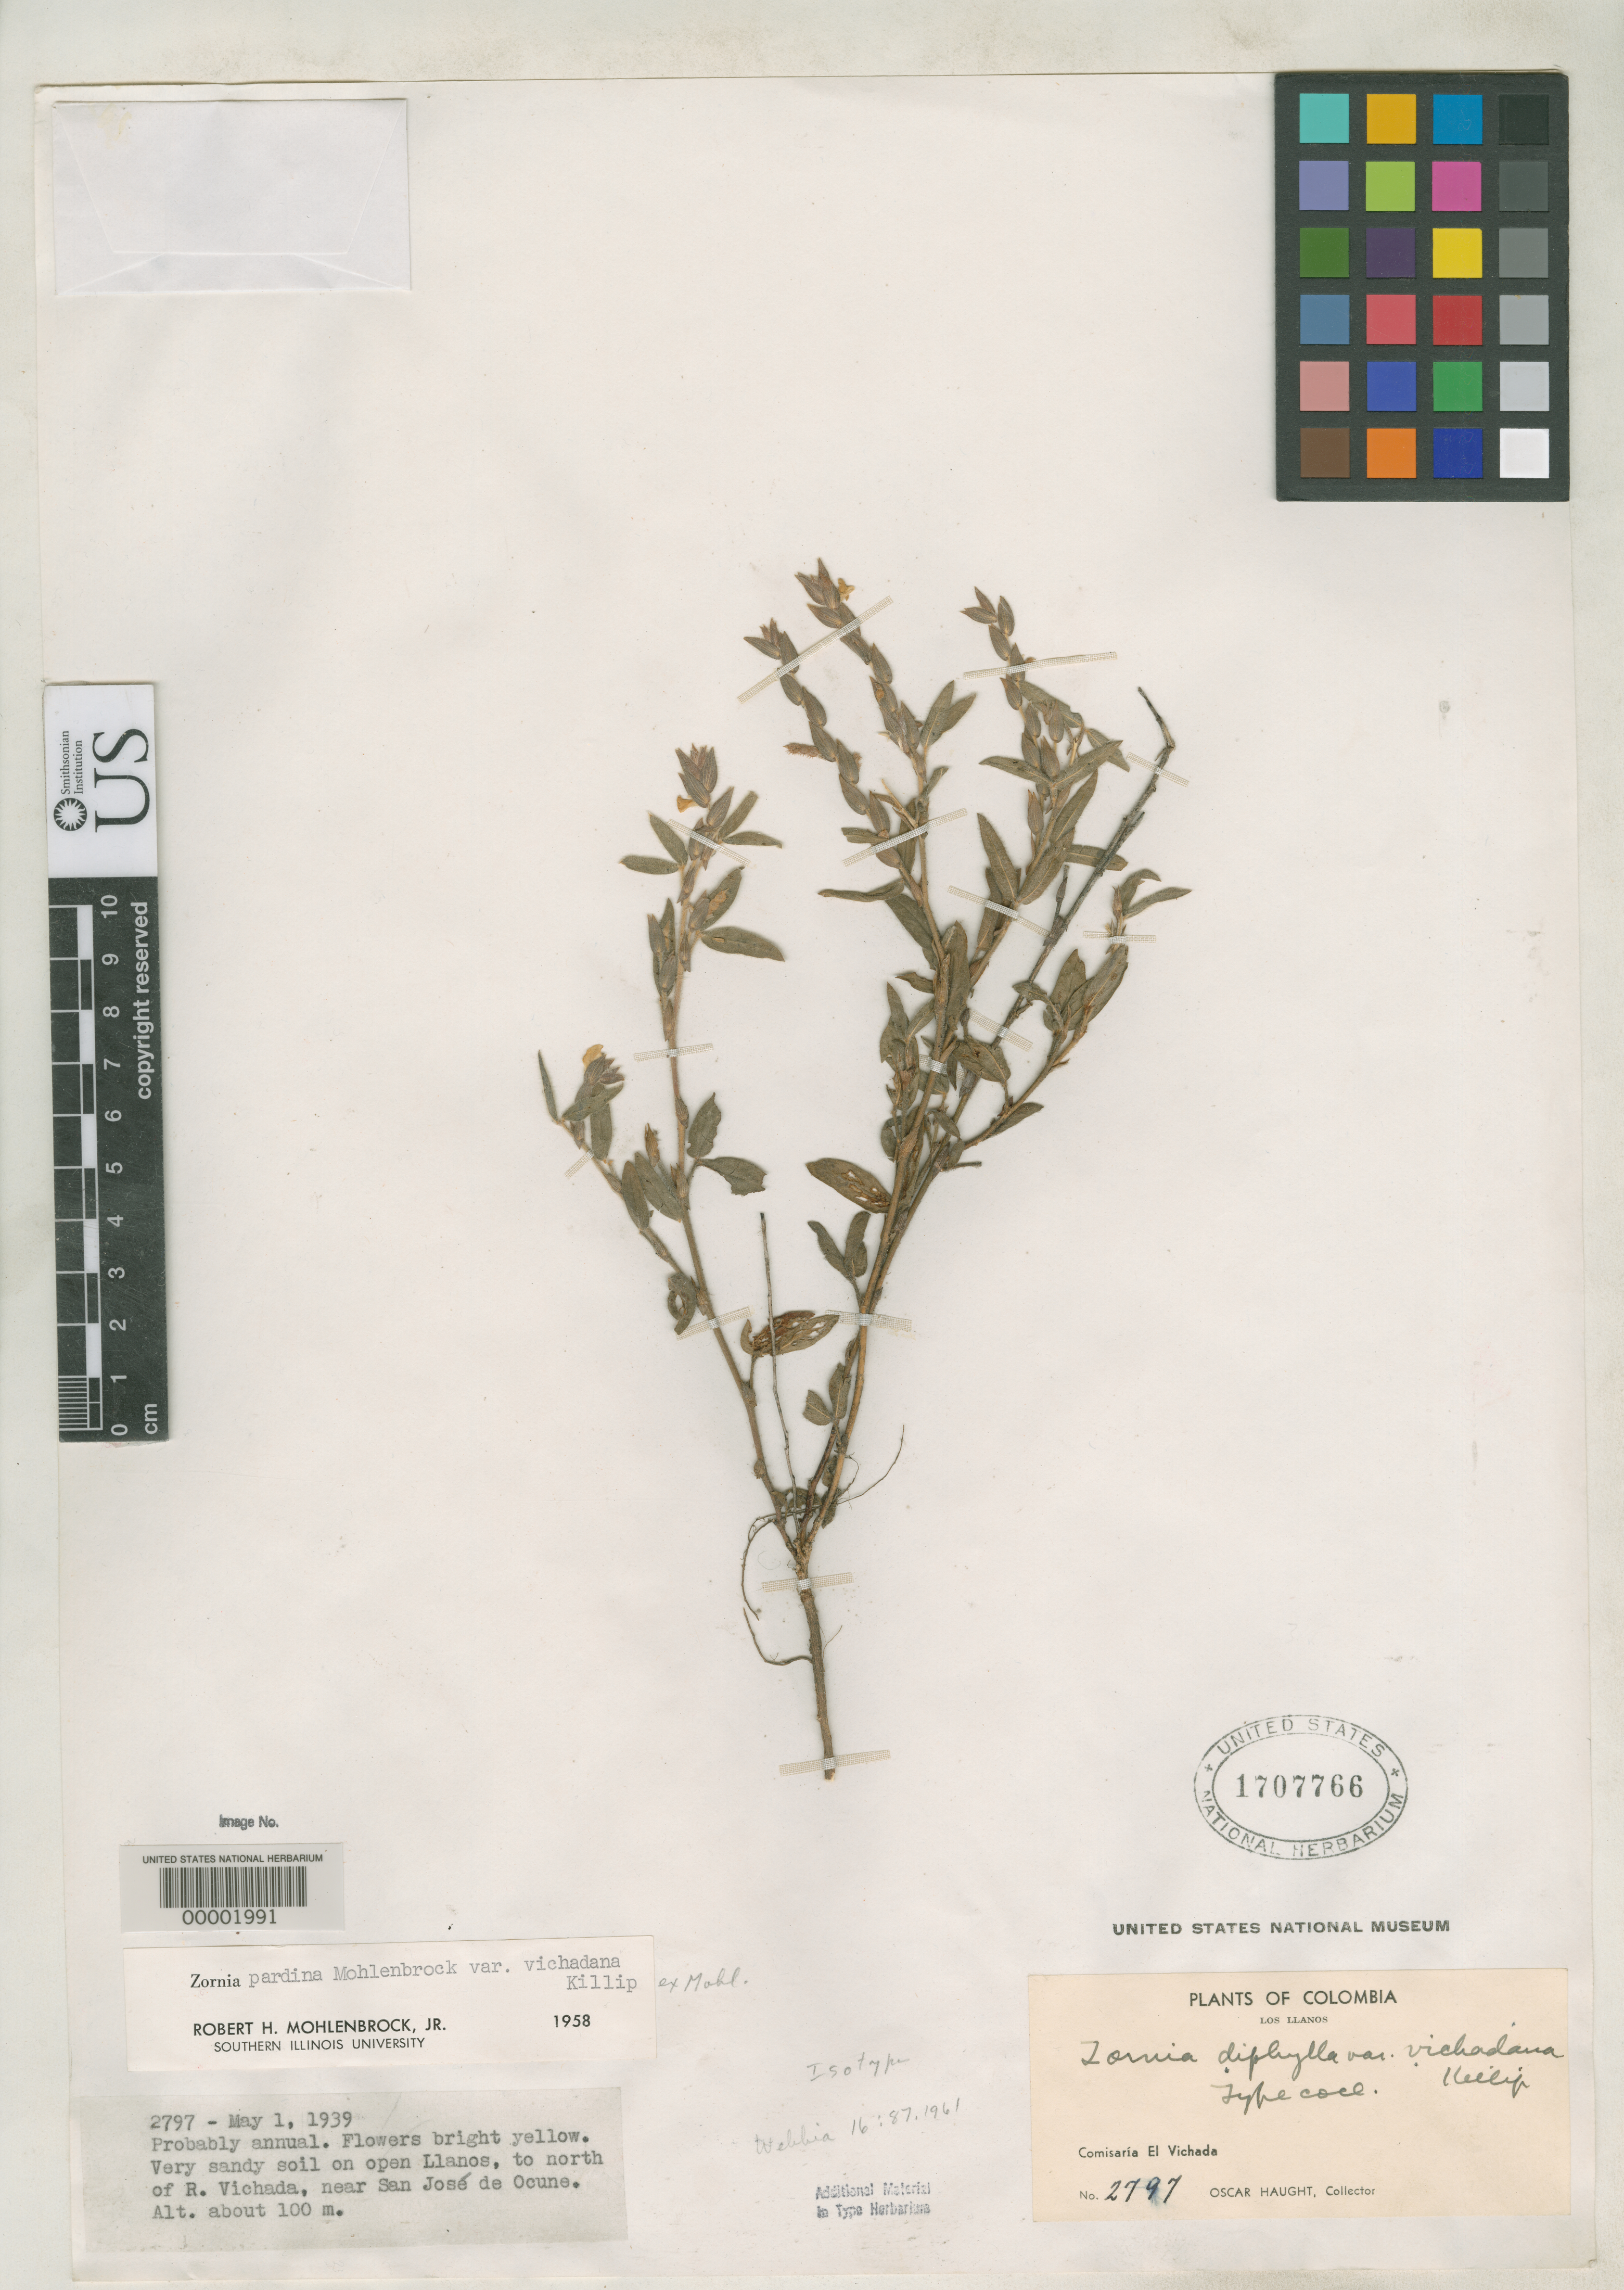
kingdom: Plantae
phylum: Tracheophyta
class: Magnoliopsida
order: Fabales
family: Fabaceae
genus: Zornia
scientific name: Zornia pardina var. vichadana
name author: Killip ex Mohlenbr.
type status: Isotype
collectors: O. L. Haught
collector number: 2797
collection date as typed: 01 May 1939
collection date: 1939-05-01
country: Colombia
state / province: Vichada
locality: Los Llanos N of Rio Vichada, near San Jose de Ocune.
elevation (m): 100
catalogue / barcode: US 1707766